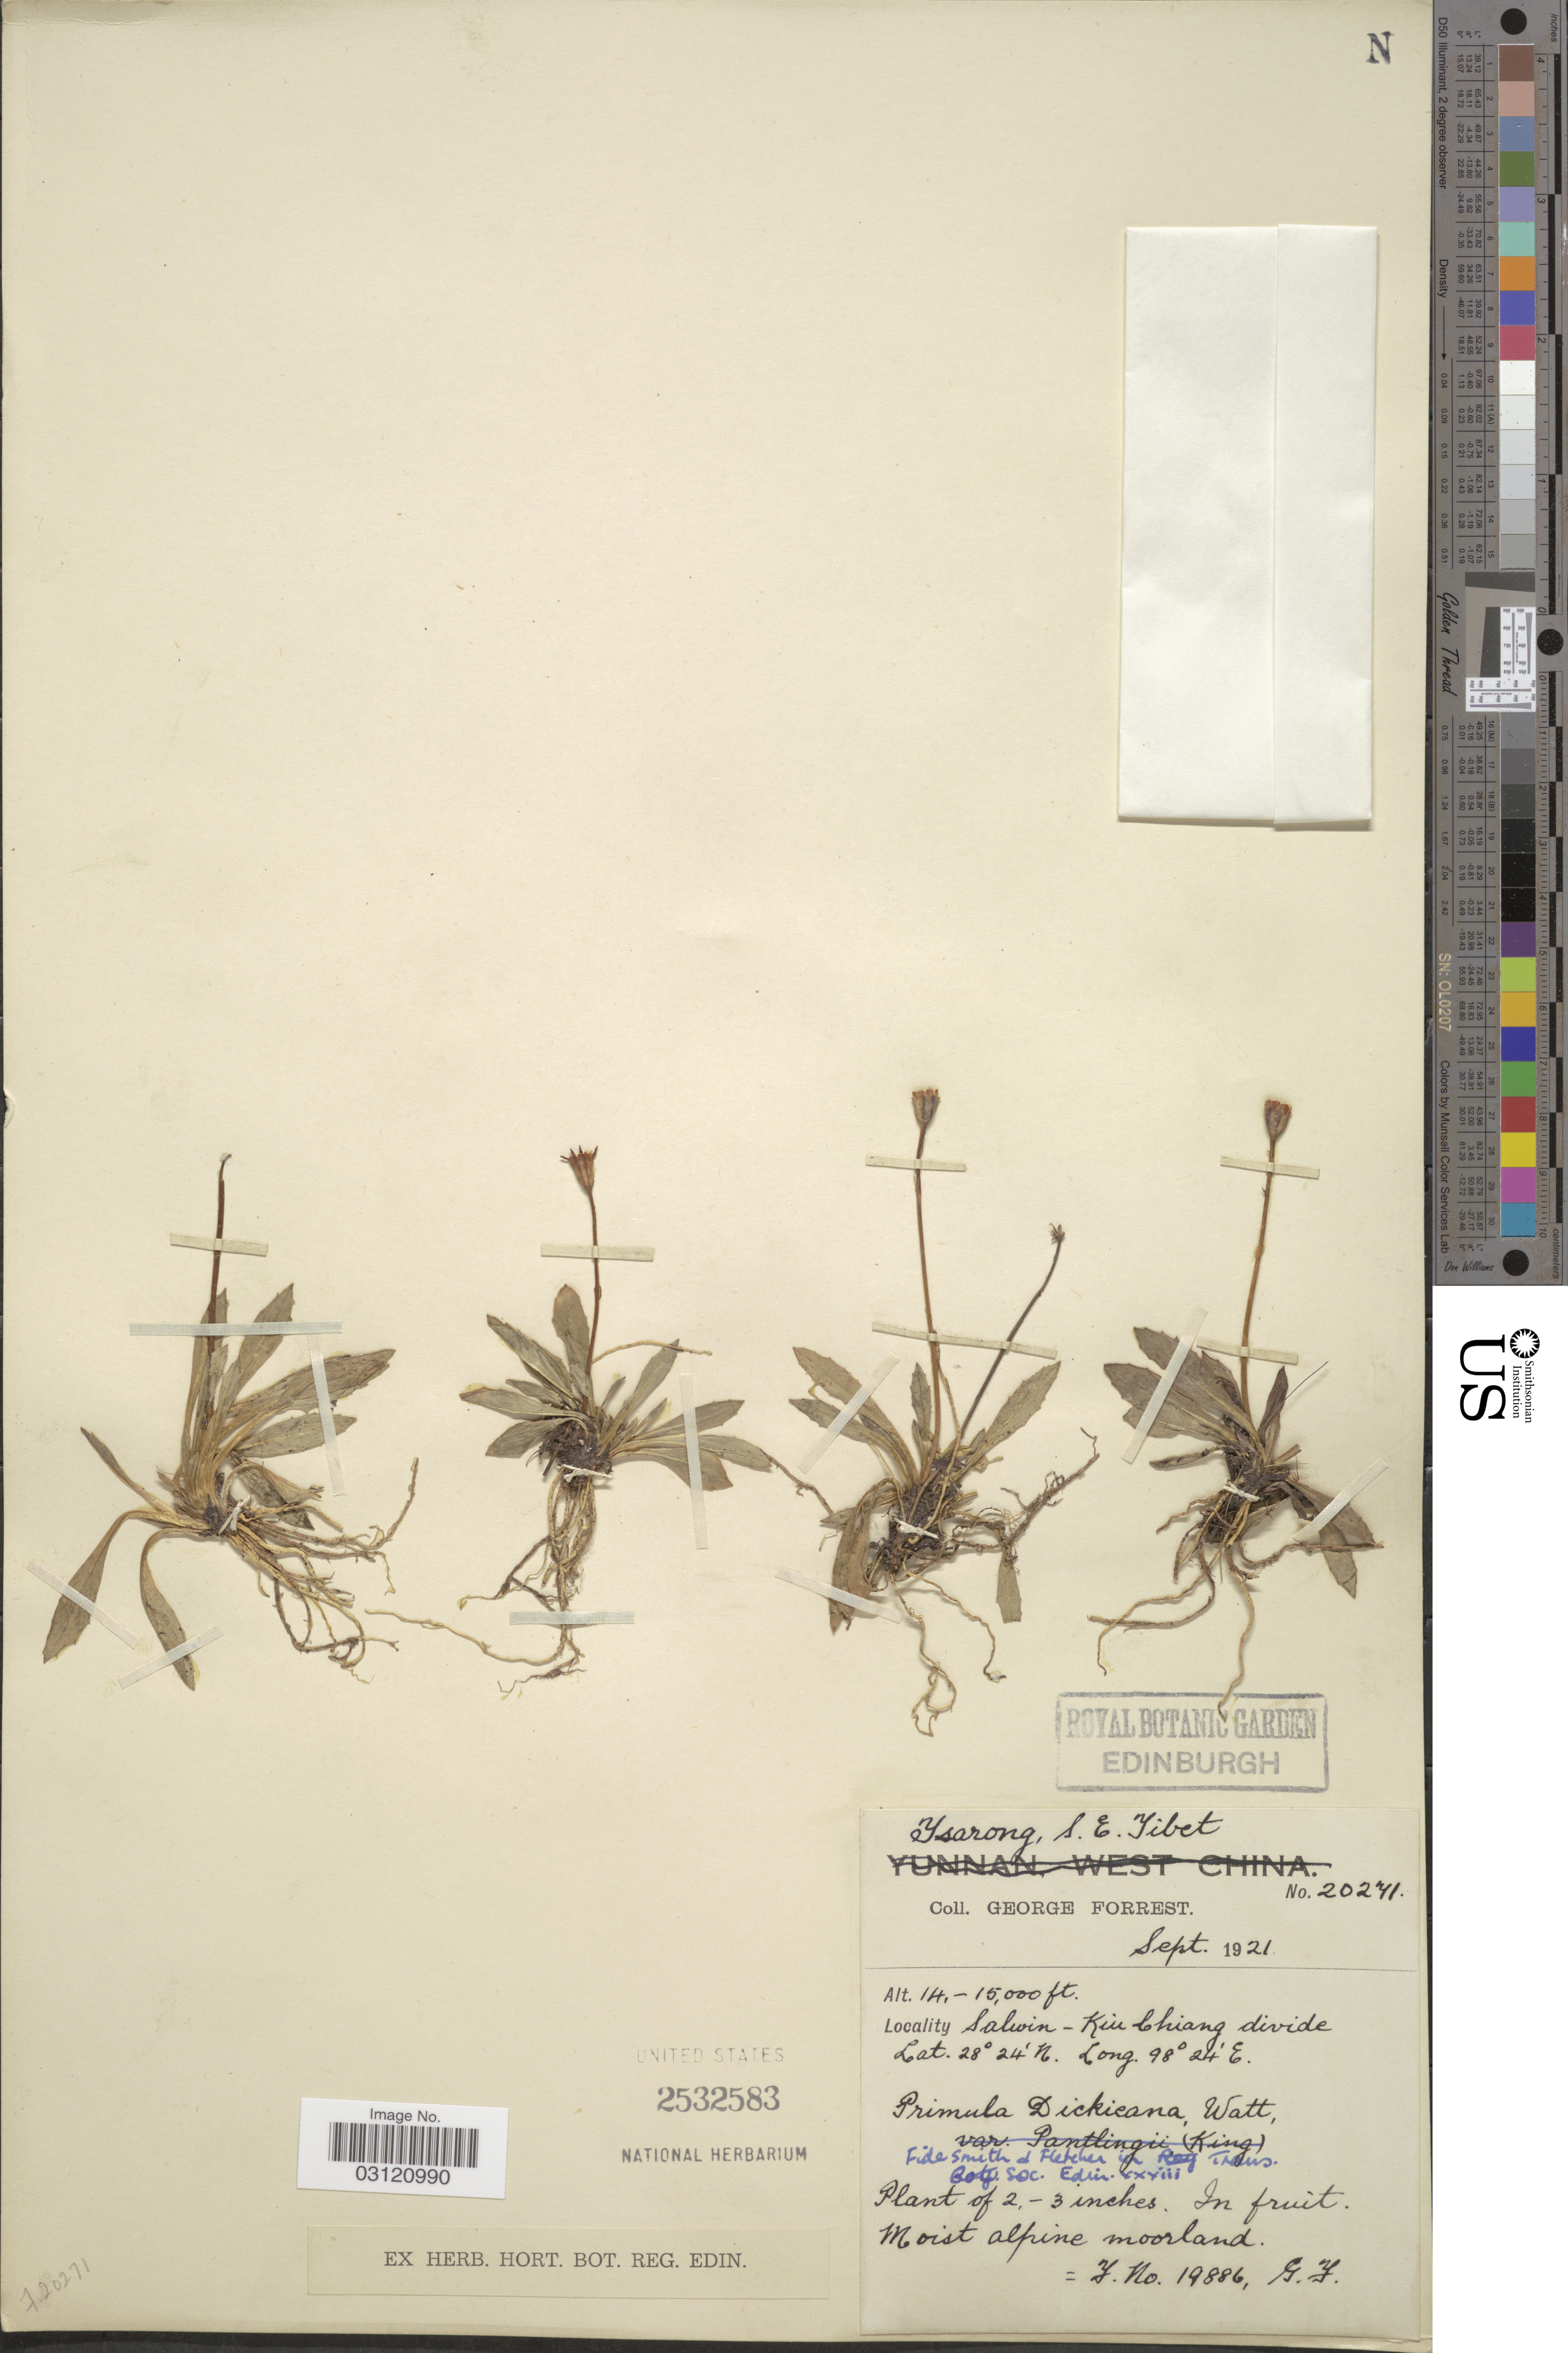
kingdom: Plantae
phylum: Tracheophyta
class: Magnoliopsida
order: Ericales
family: Primulaceae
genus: Primula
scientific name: Primula dickieana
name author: Watt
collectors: G. Forrest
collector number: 20271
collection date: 1921-09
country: China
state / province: Xizang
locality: Tsarong, S.E. Tibet. Salwin - Kiu Chiang divide.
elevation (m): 4267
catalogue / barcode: US 2532583